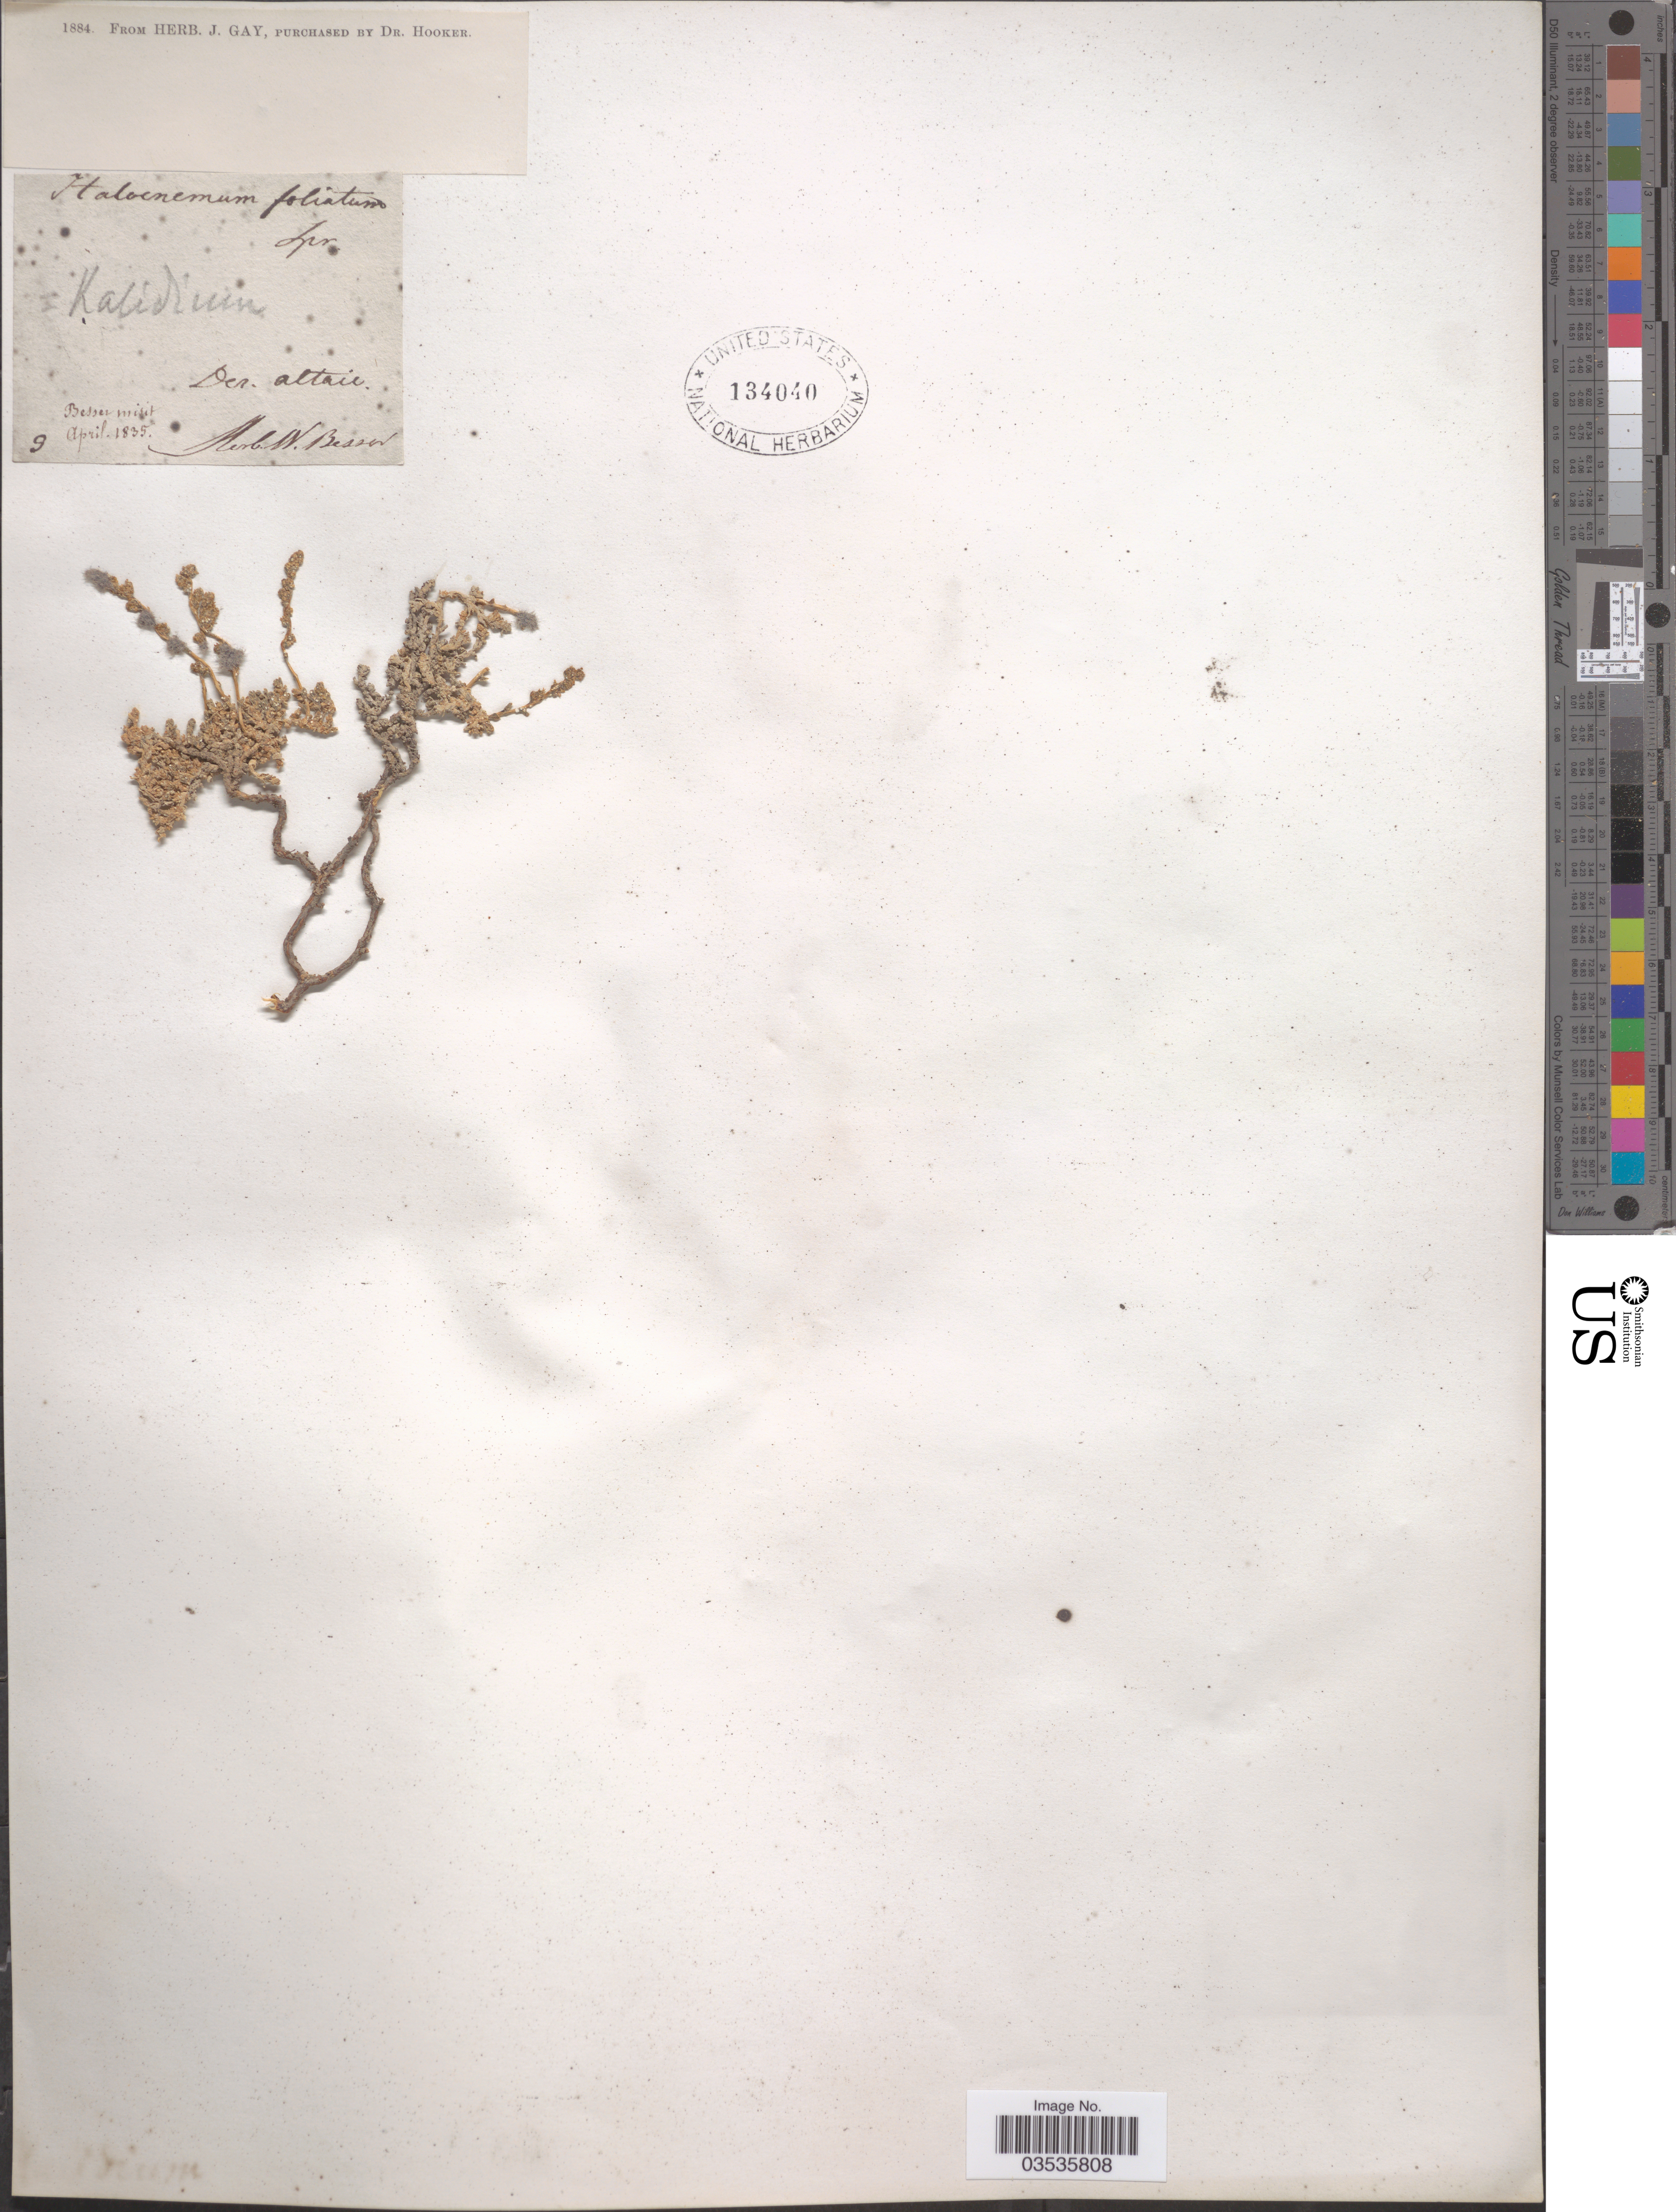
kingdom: Plantae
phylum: Tracheophyta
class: Magnoliopsida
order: Caryophyllales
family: Amaranthaceae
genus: Kalidium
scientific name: Kalidium foliatum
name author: (Pall.) Moq.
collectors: ex Herb. W. Besser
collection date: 1835-04-09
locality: Der. altaie.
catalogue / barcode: US 134040